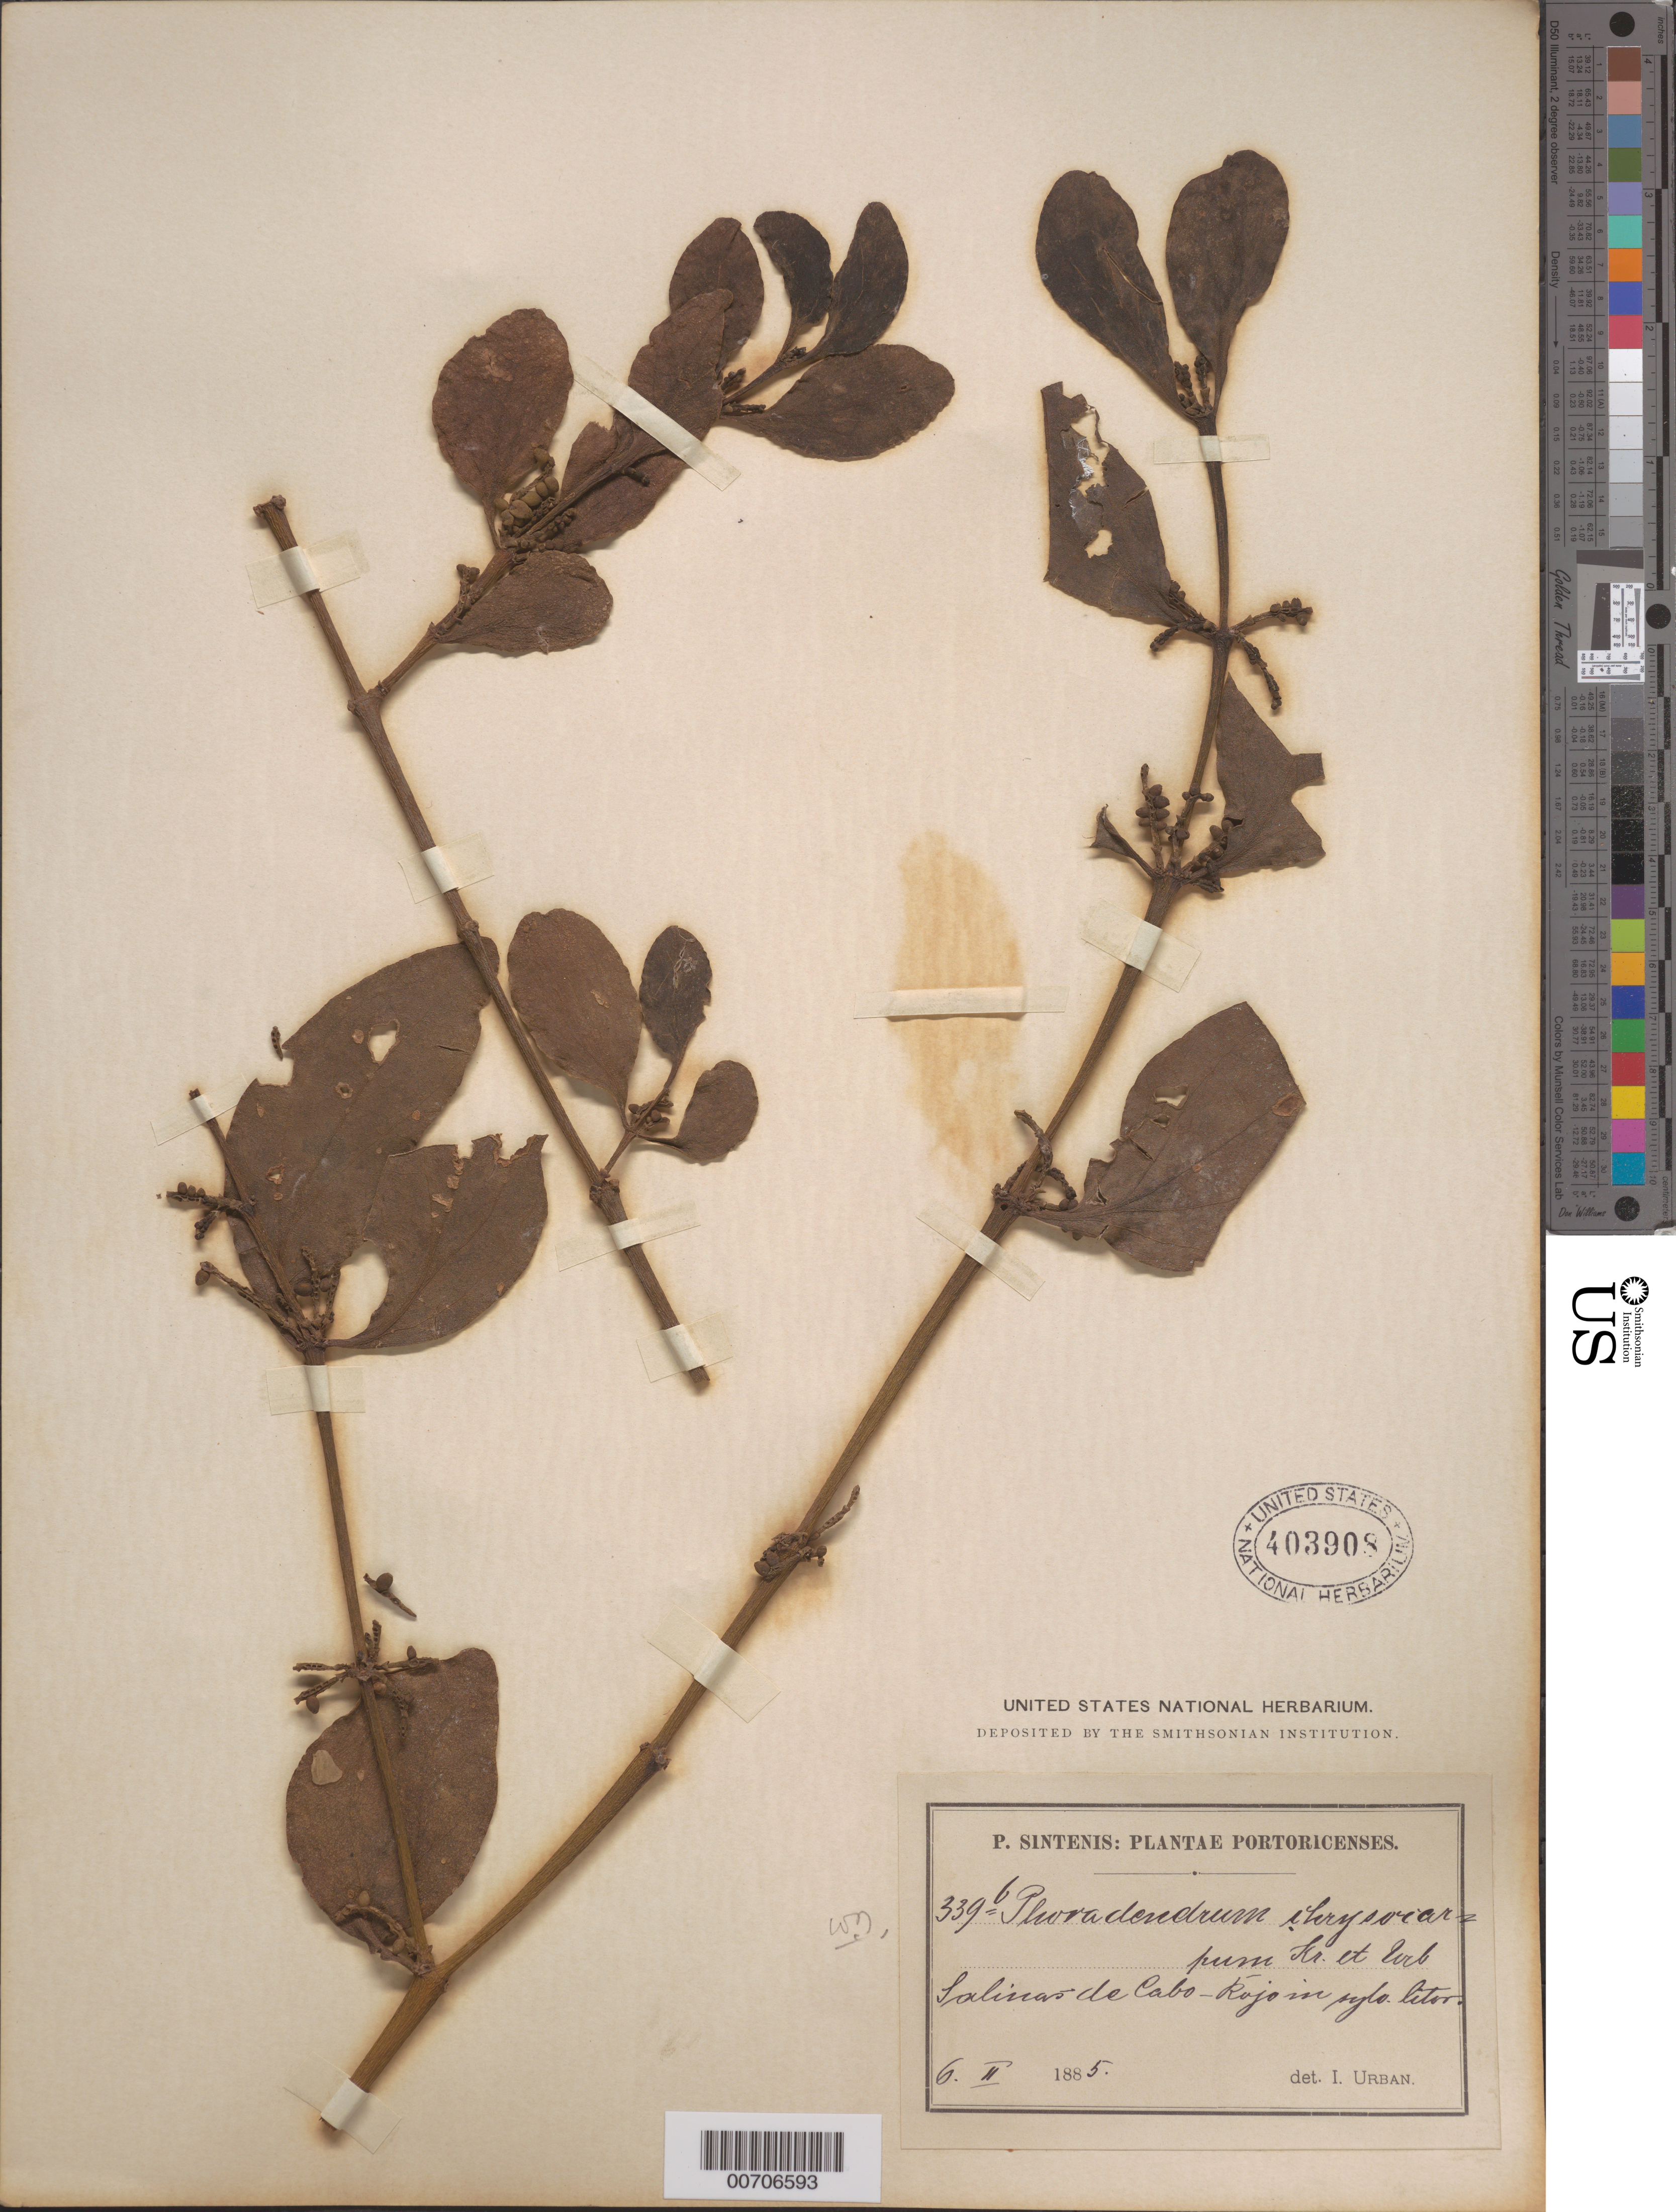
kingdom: Plantae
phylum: Tracheophyta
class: Magnoliopsida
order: Santalales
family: Viscaceae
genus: Phoradendron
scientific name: Phoradendron chrysocarpum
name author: Krug & Urb.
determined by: Urban, Ignatz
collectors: P. Sintenis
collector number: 339 b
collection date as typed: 06 Feb 1885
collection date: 1885-02-06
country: Puerto Rico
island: Greater Antilles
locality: Salinas de Cabo-Rojo in sylva litor.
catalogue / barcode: US 403908